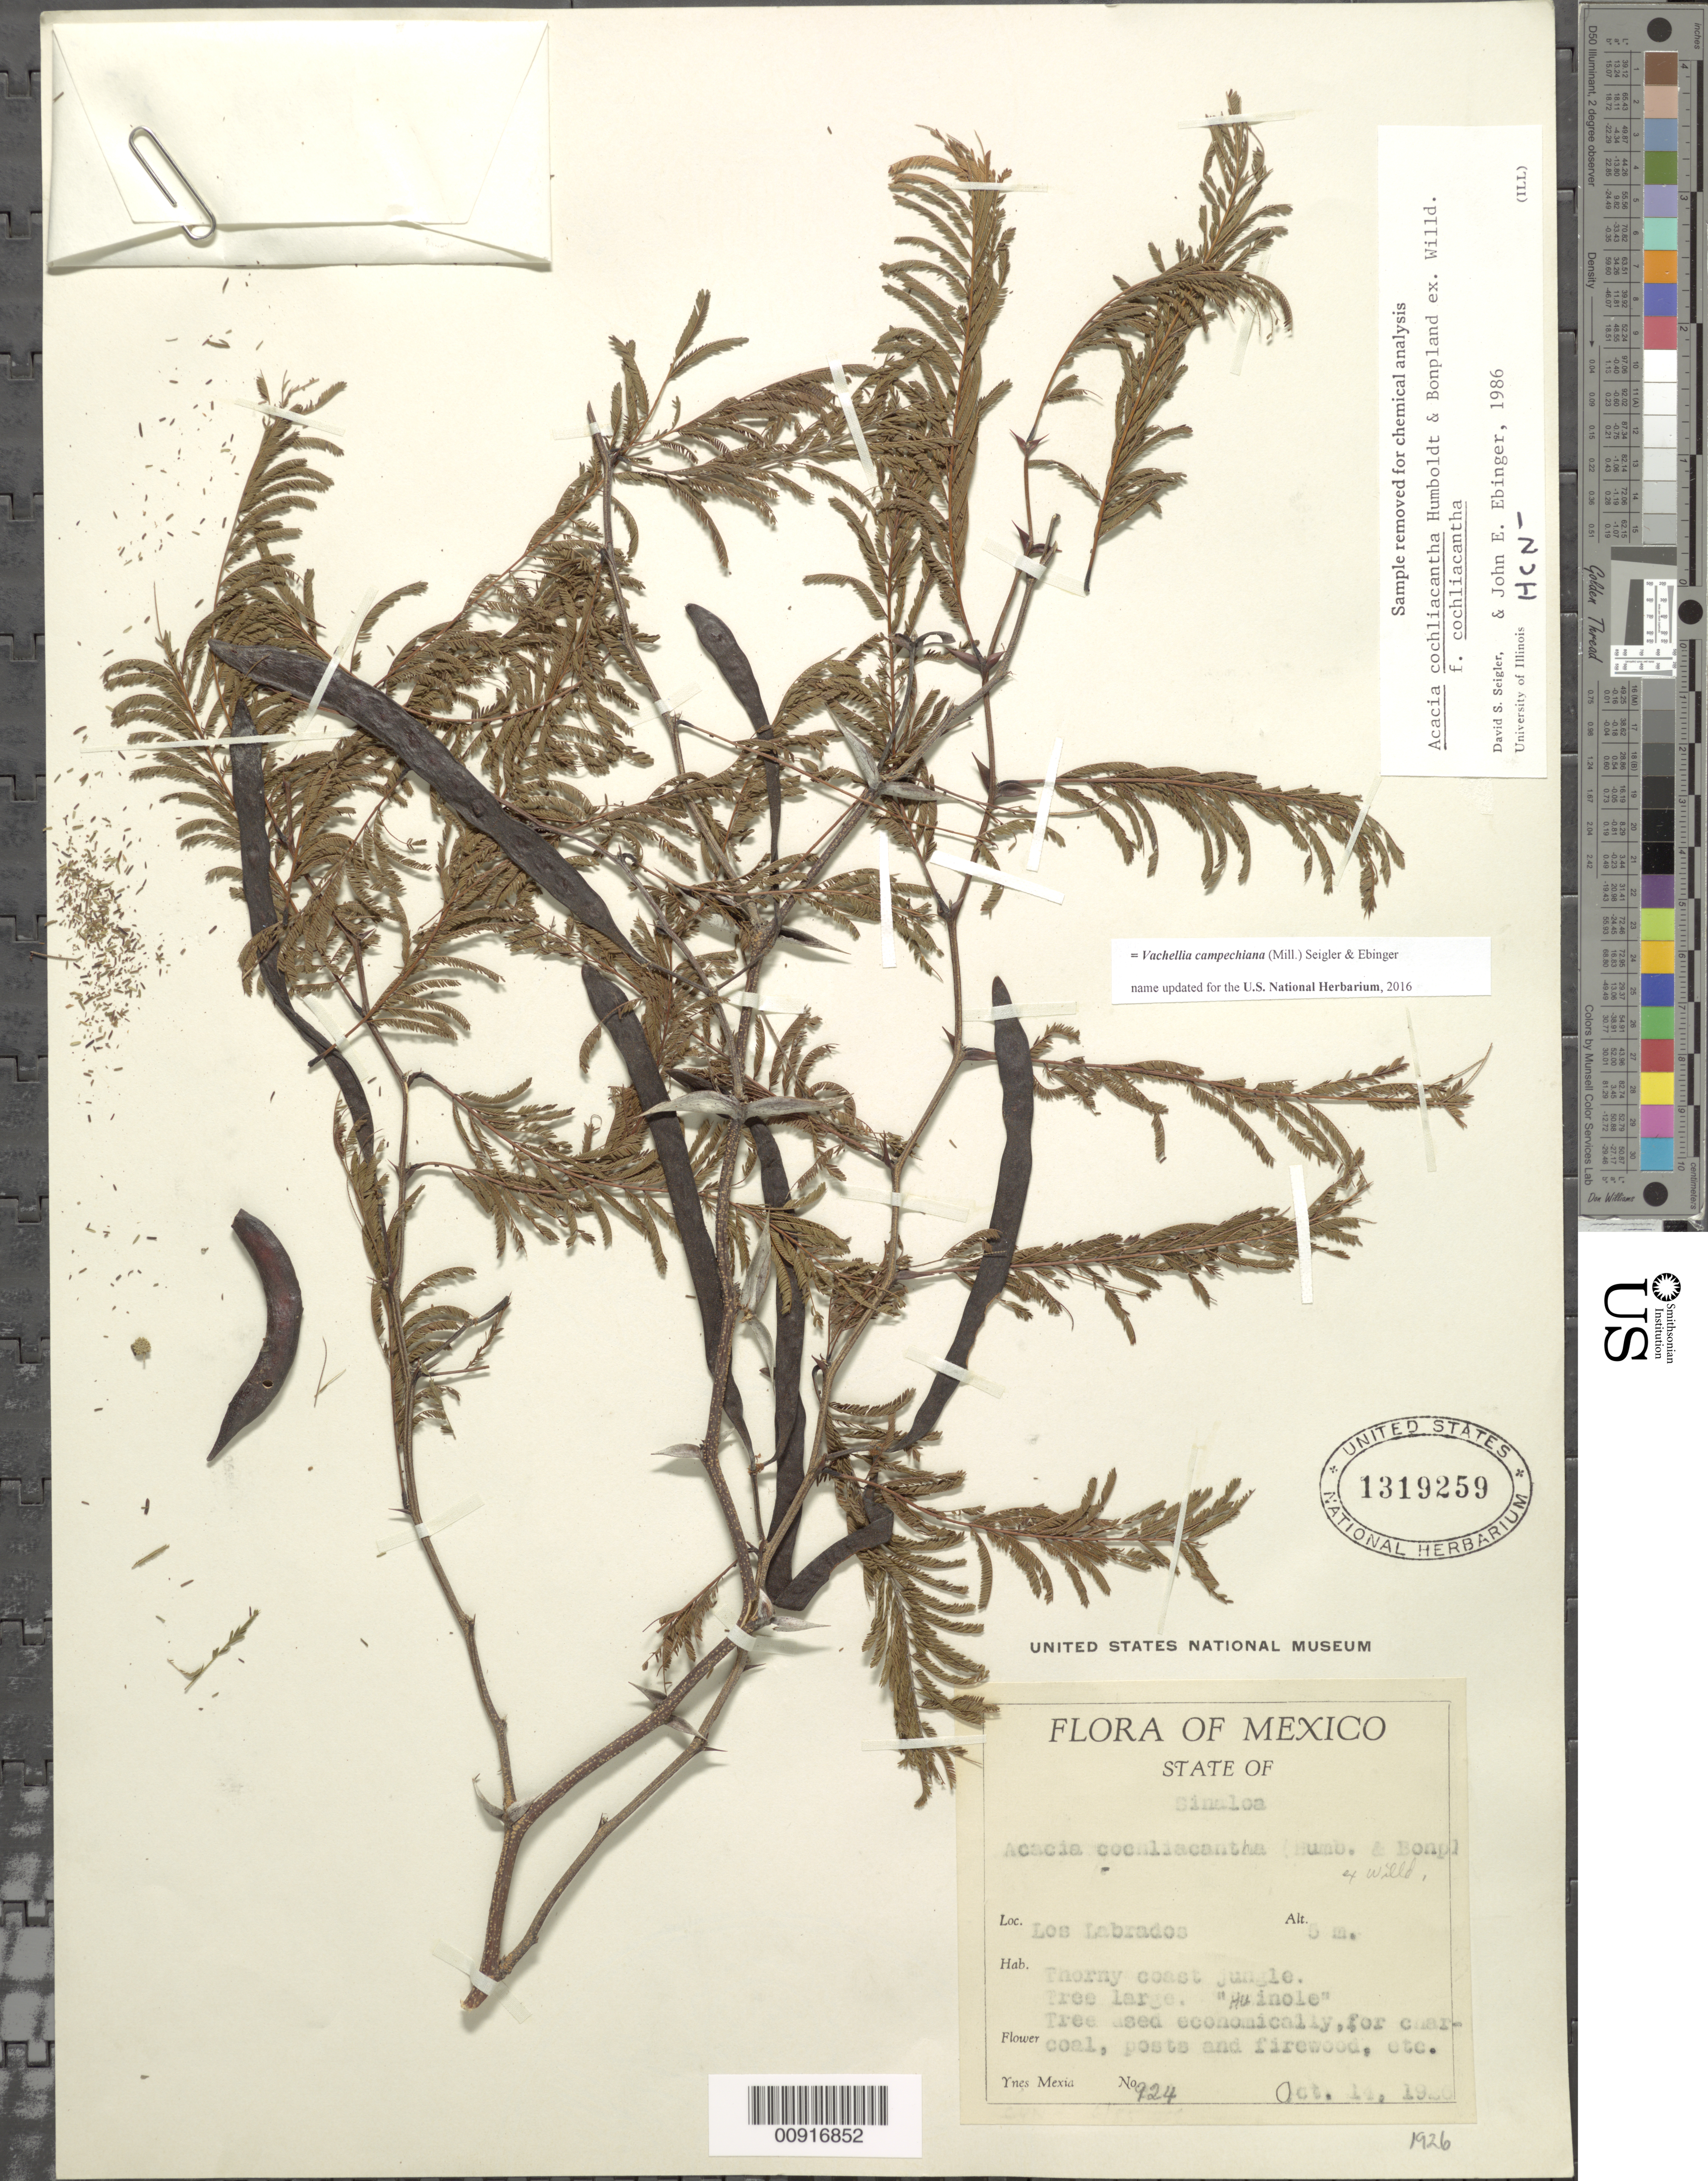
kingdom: Plantae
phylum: Tracheophyta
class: Magnoliopsida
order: Fabales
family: Fabaceae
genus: Vachellia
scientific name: Vachellia campechiana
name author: (Mill.) Seigler & Ebinger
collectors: Y. Mexia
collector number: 924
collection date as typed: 14 Oct 1926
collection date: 1926-10-14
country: Mexico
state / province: Sinaloa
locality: Los Labrados.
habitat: Thorny coast jungle.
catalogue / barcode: US 1319259